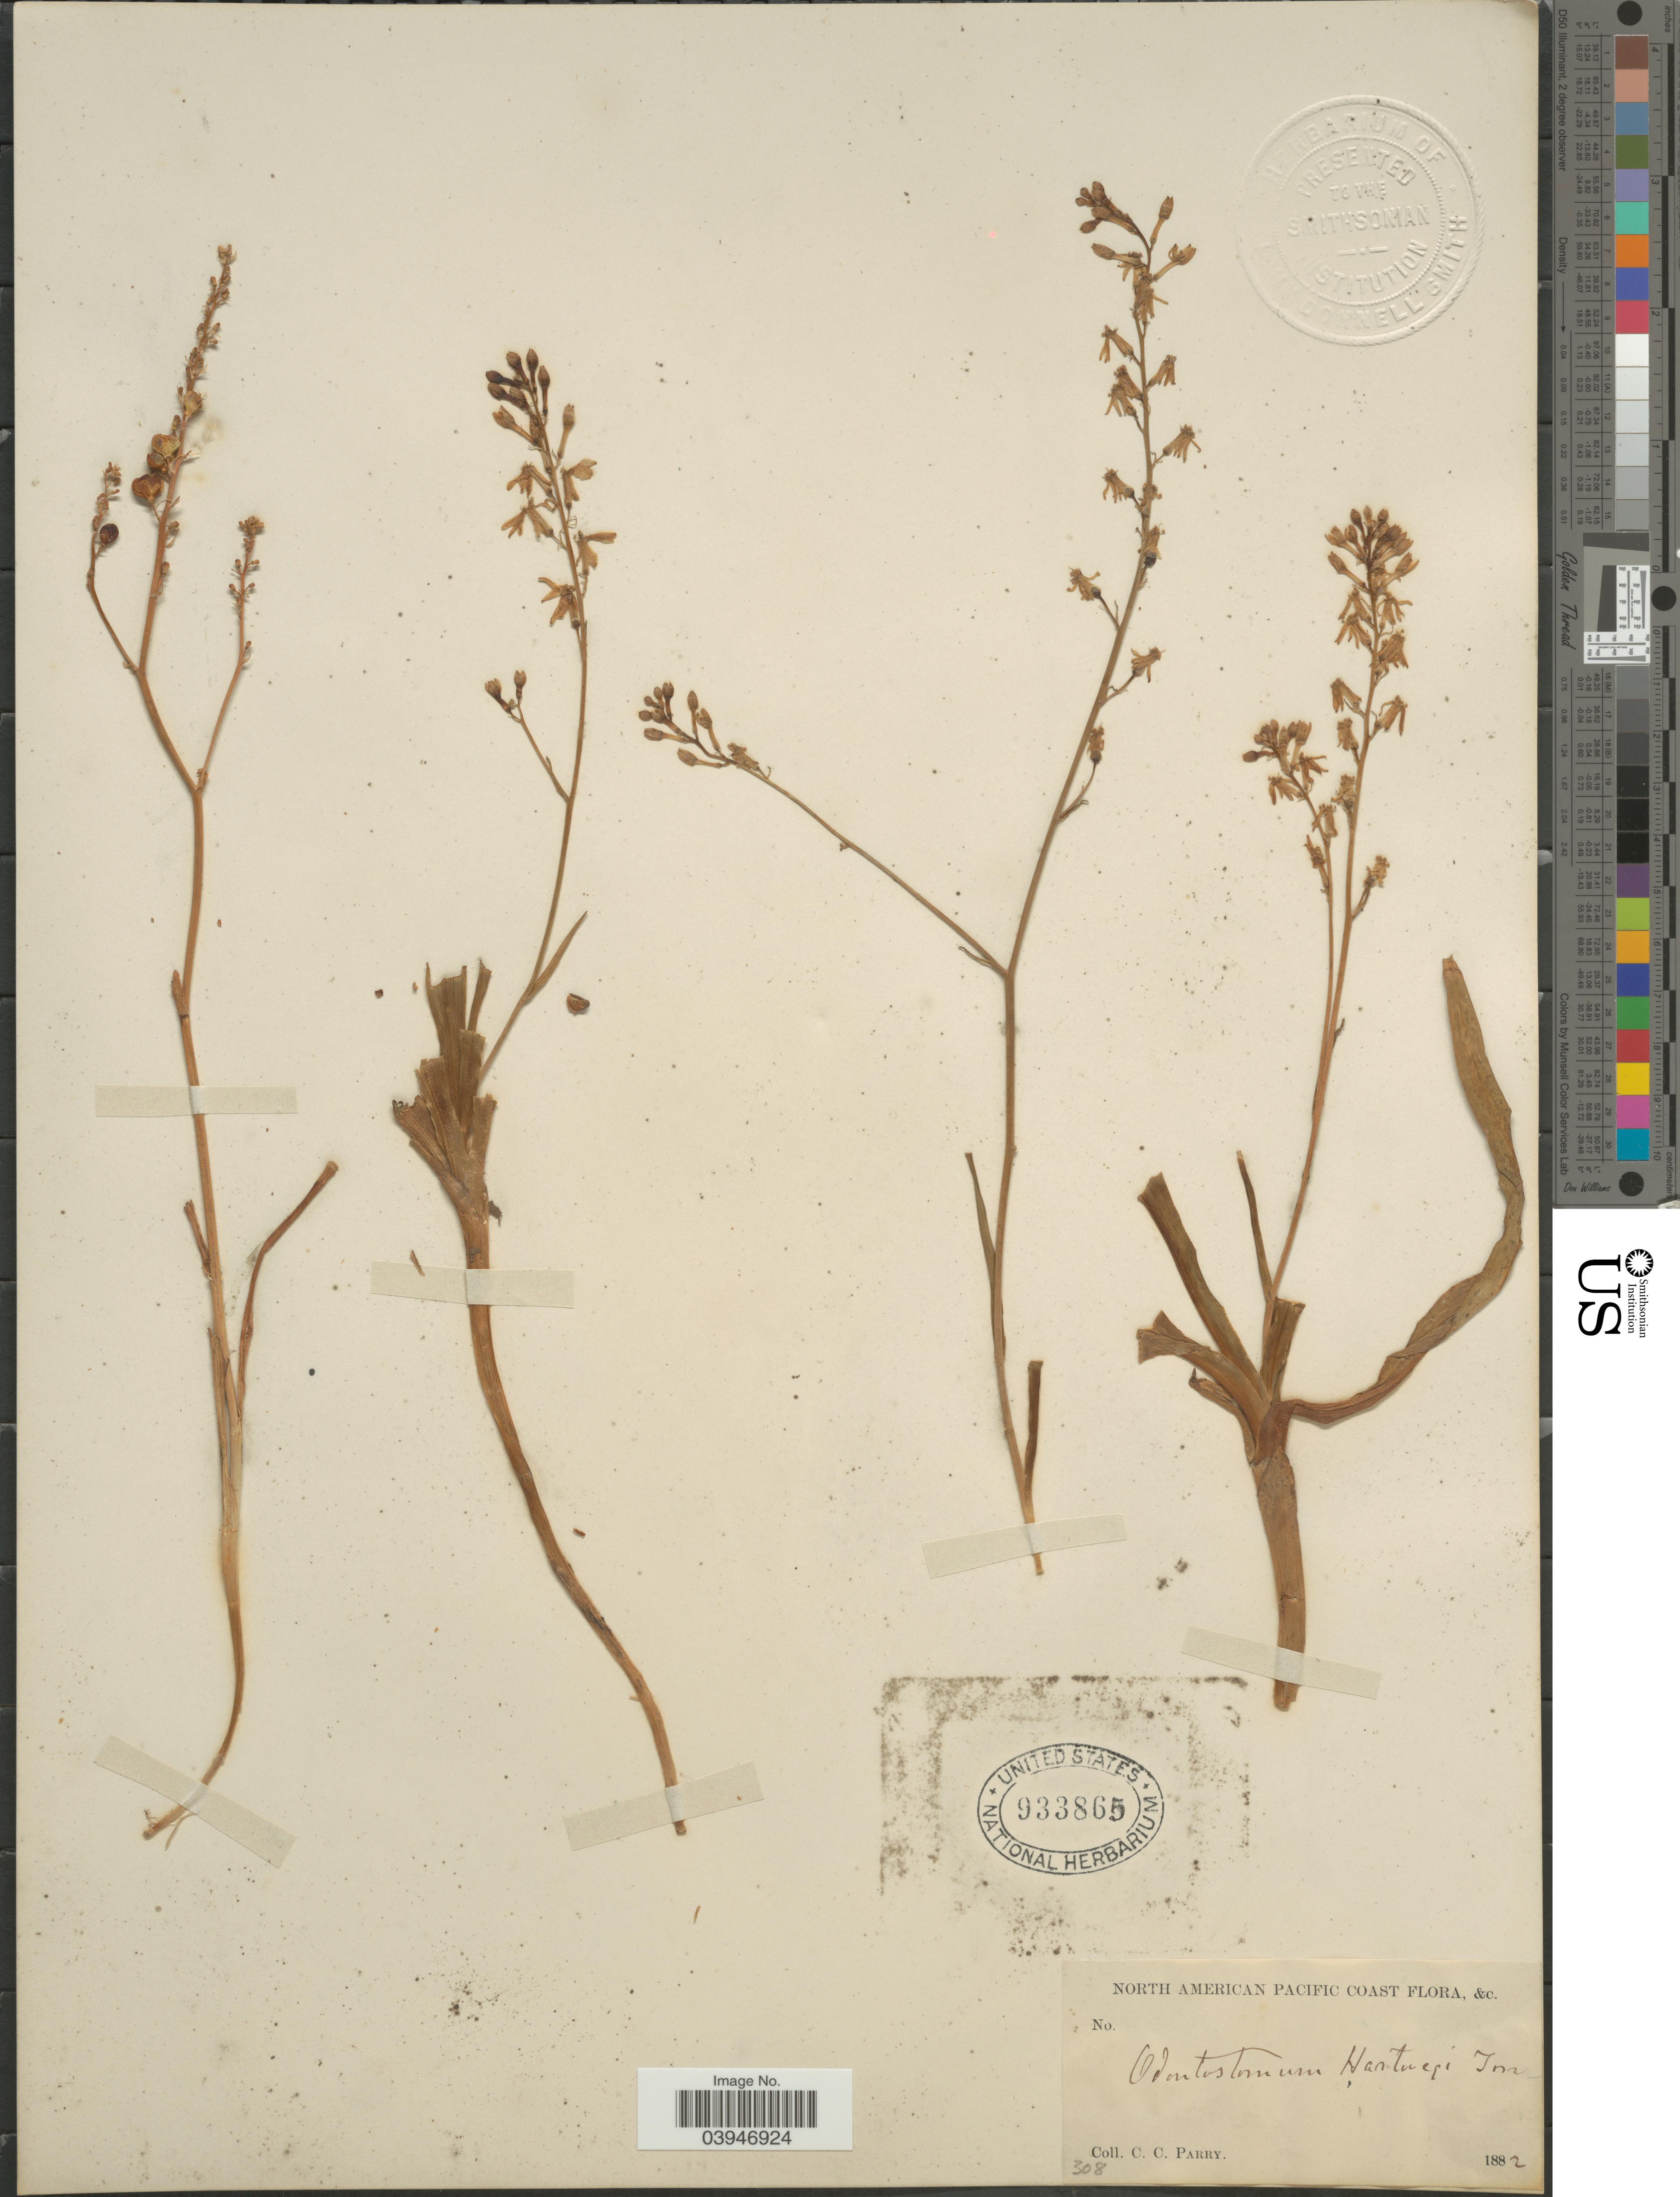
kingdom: Plantae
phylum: Tracheophyta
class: Liliopsida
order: Asparagales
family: Tecophilaeaceae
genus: Odontostomum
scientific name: Odontostomum hartwegii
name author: Torr.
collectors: C. C. Parry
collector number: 308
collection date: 1882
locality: North American Pacific Coast.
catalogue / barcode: US 933865